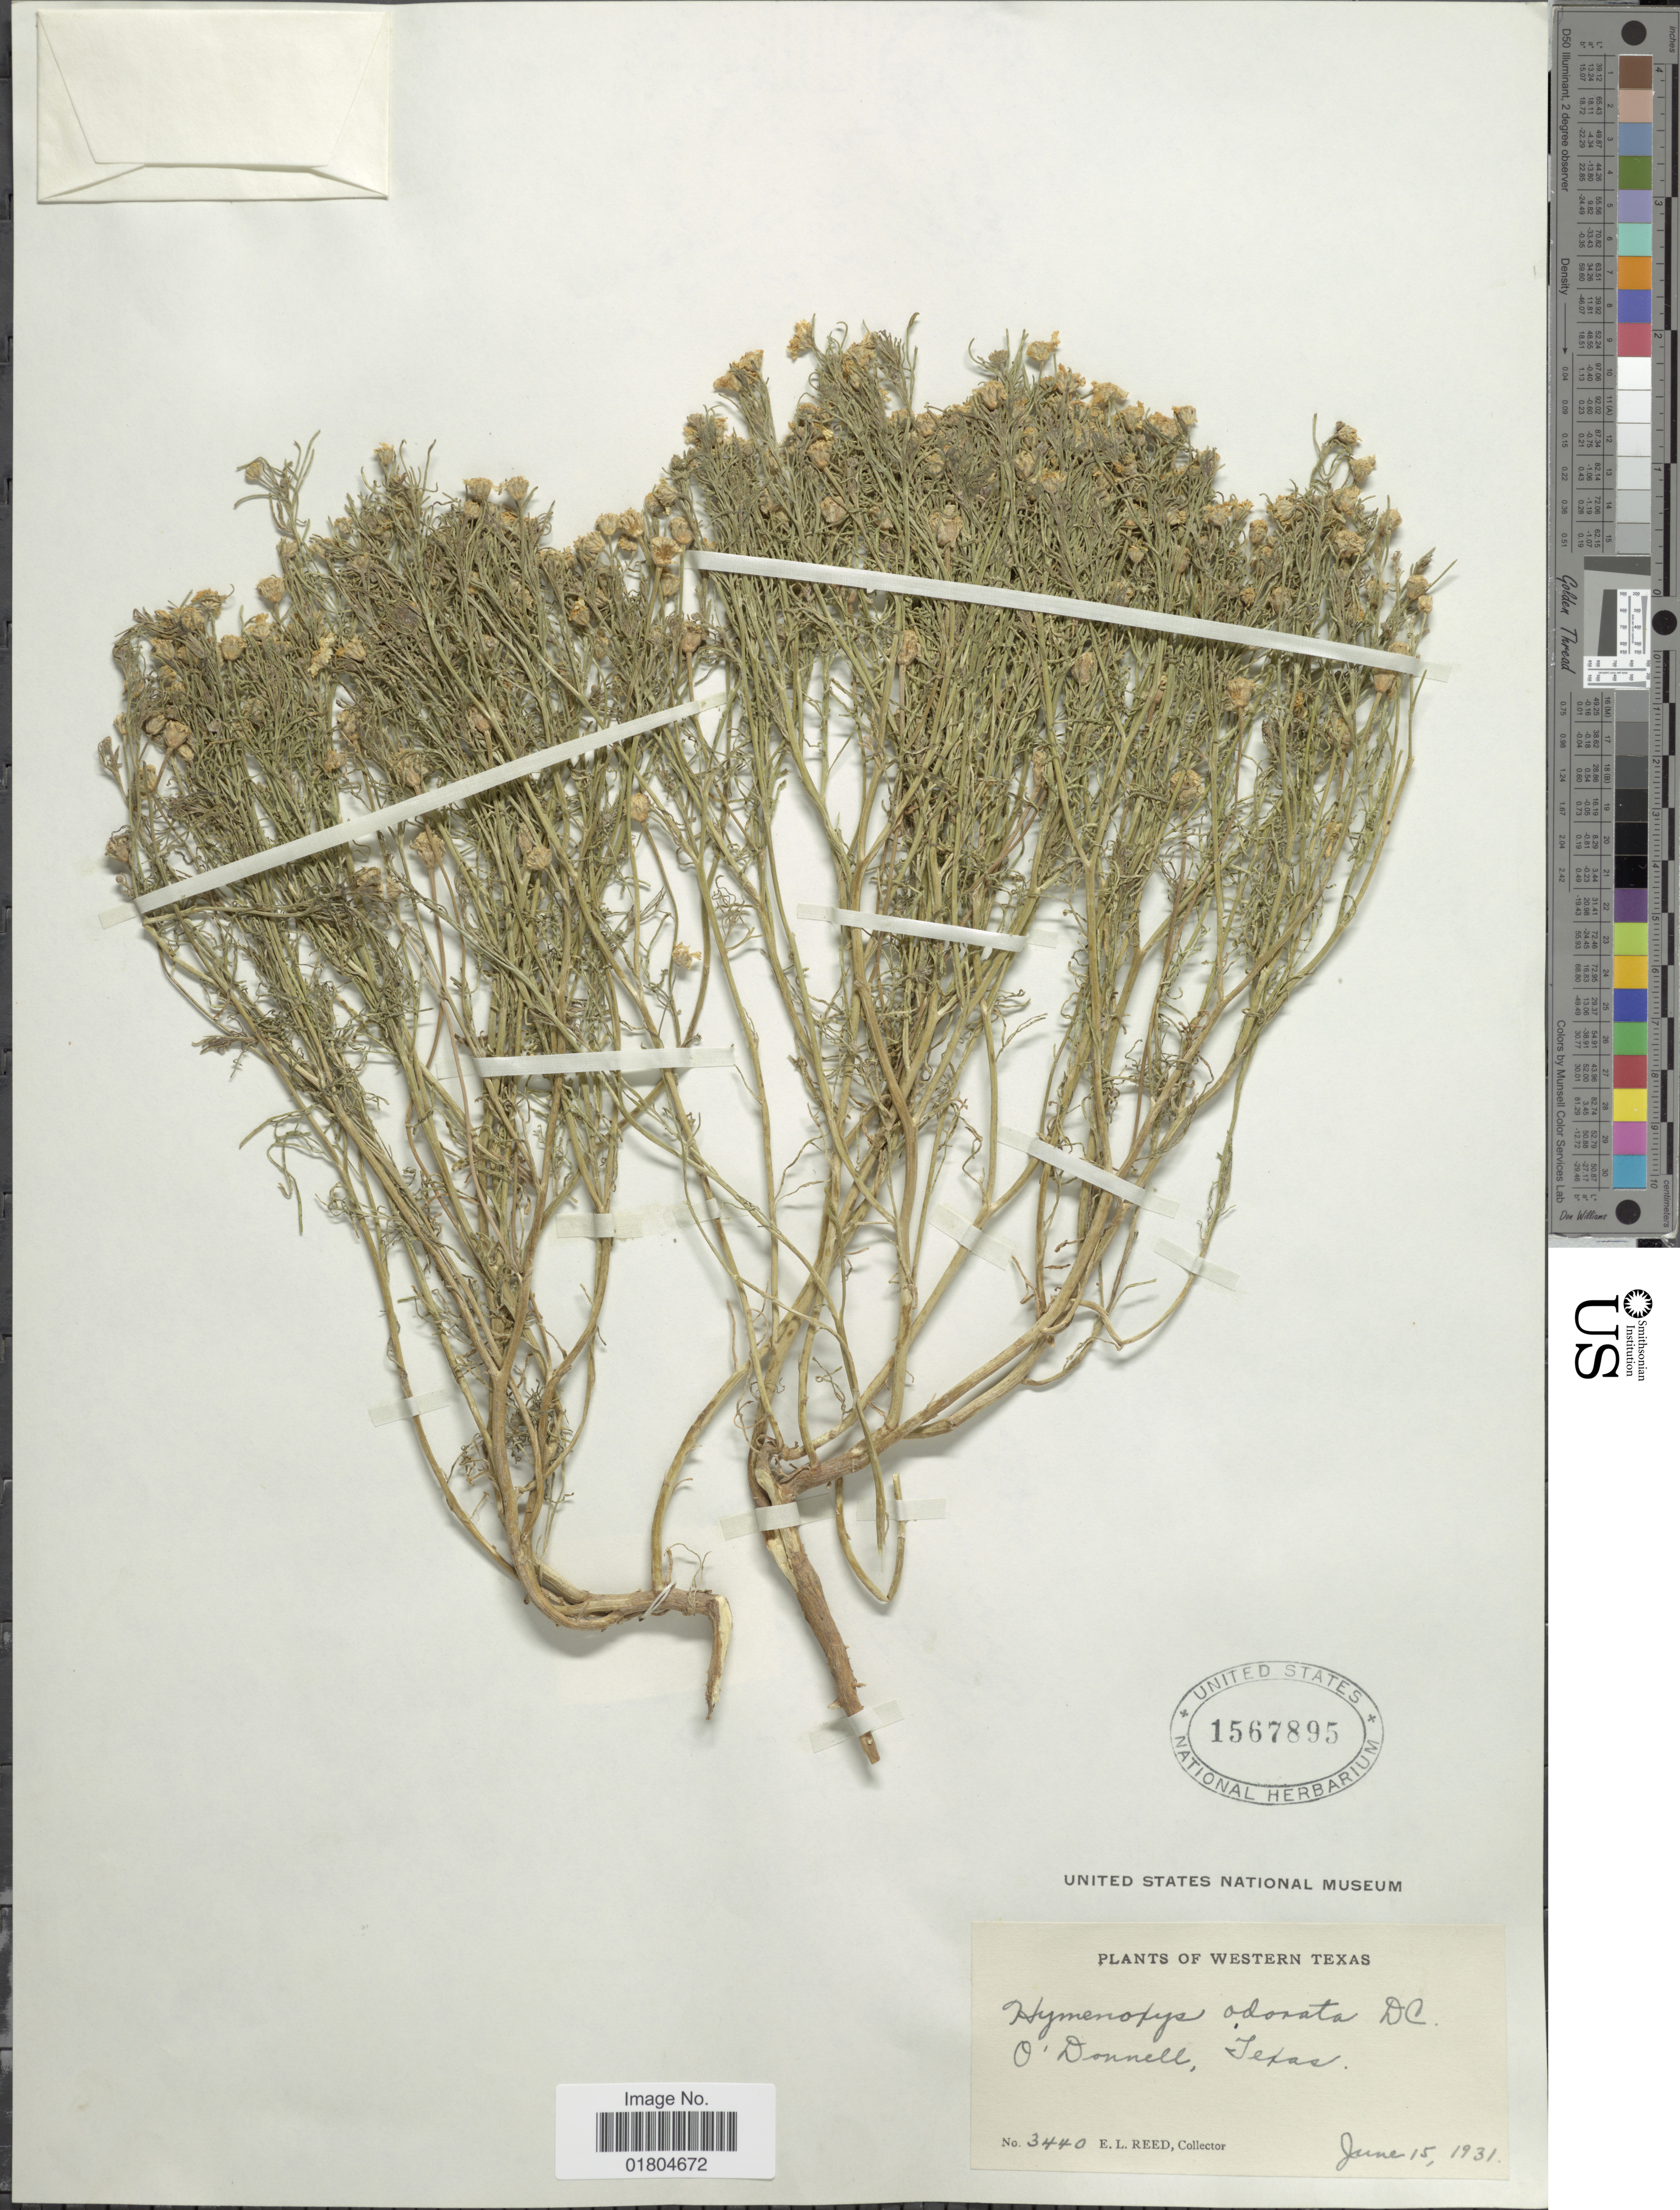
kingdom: Plantae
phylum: Tracheophyta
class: Magnoliopsida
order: Asterales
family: Asteraceae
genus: Hymenoxys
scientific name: Hymenoxys odorata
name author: DC.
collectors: E. Reed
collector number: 3440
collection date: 1931-06-15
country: United States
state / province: Texas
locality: Western Texas. O'Donnell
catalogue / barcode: US 1567895